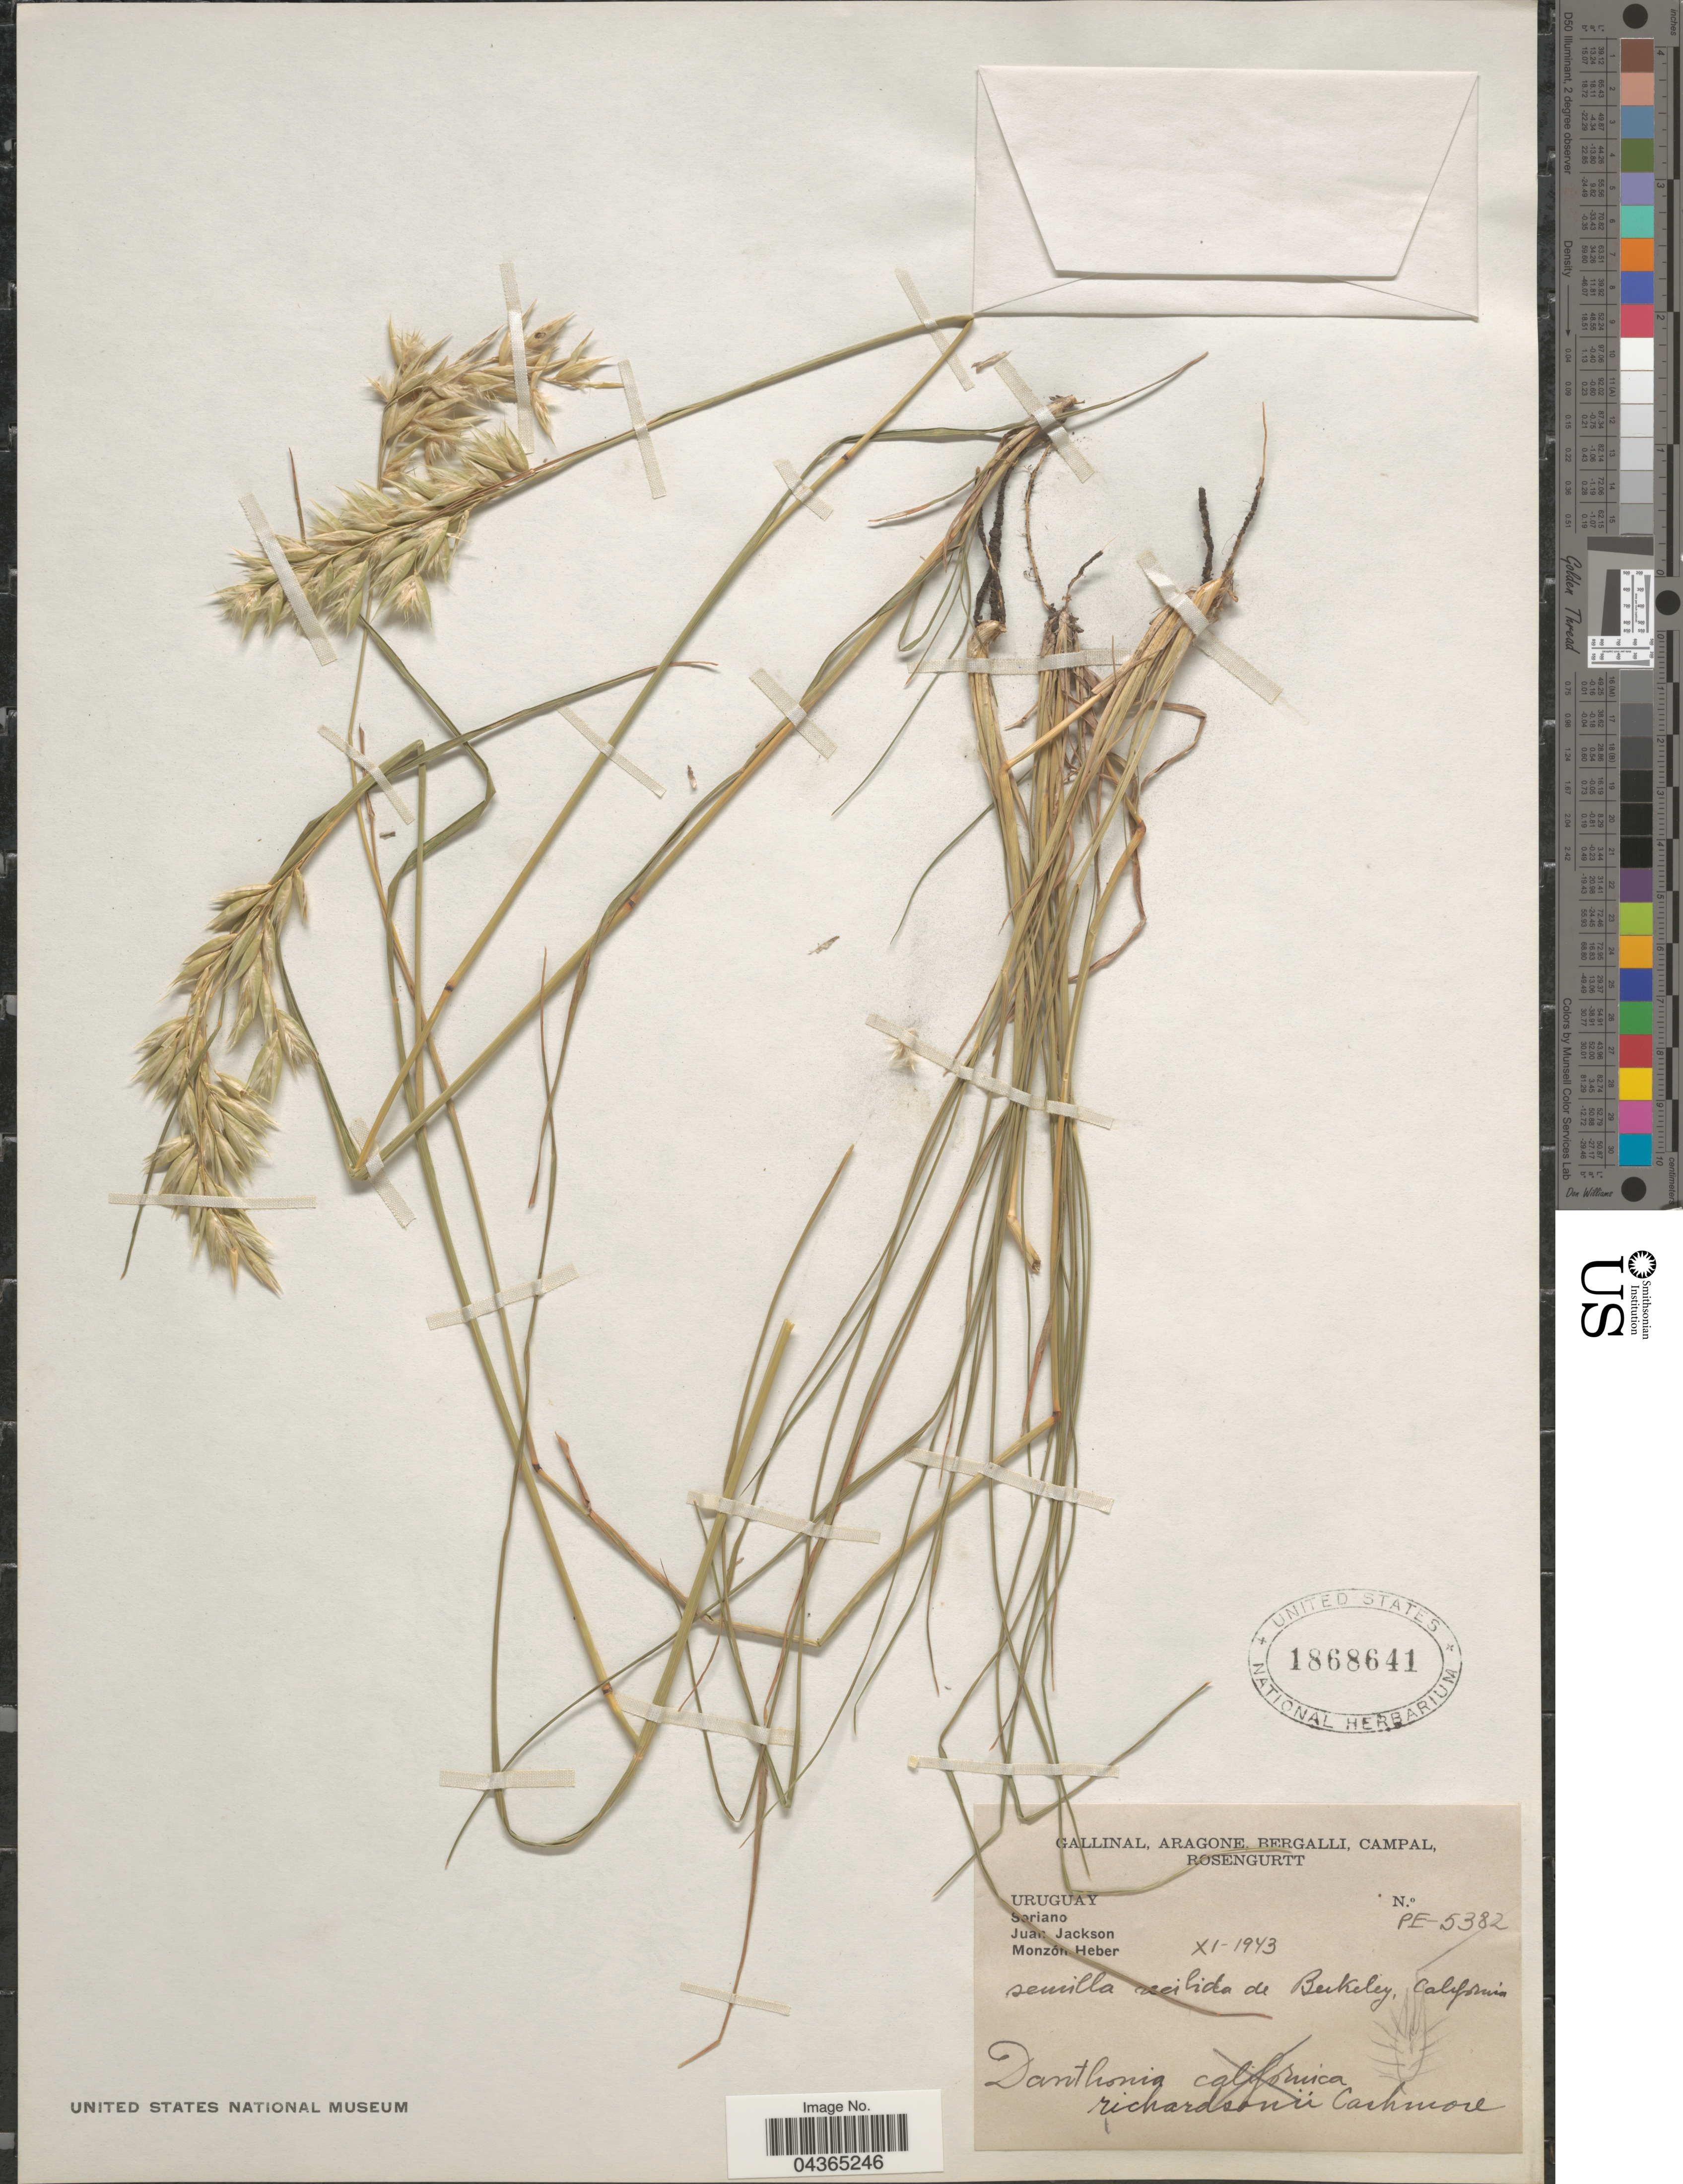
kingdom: Plantae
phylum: Tracheophyta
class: Liliopsida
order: Poales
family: Poaceae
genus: Rytidosperma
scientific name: Rytidosperma richardsonii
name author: (Cashmore) Connor & Edgar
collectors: -. Gallinal, -- Aragone, -- Bergalli, -- Campal & Rosengurtt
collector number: PE-5382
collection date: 1943-11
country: Uruguay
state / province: Soriano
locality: Juan Jackson. Monzón Heber.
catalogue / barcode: US 1868641